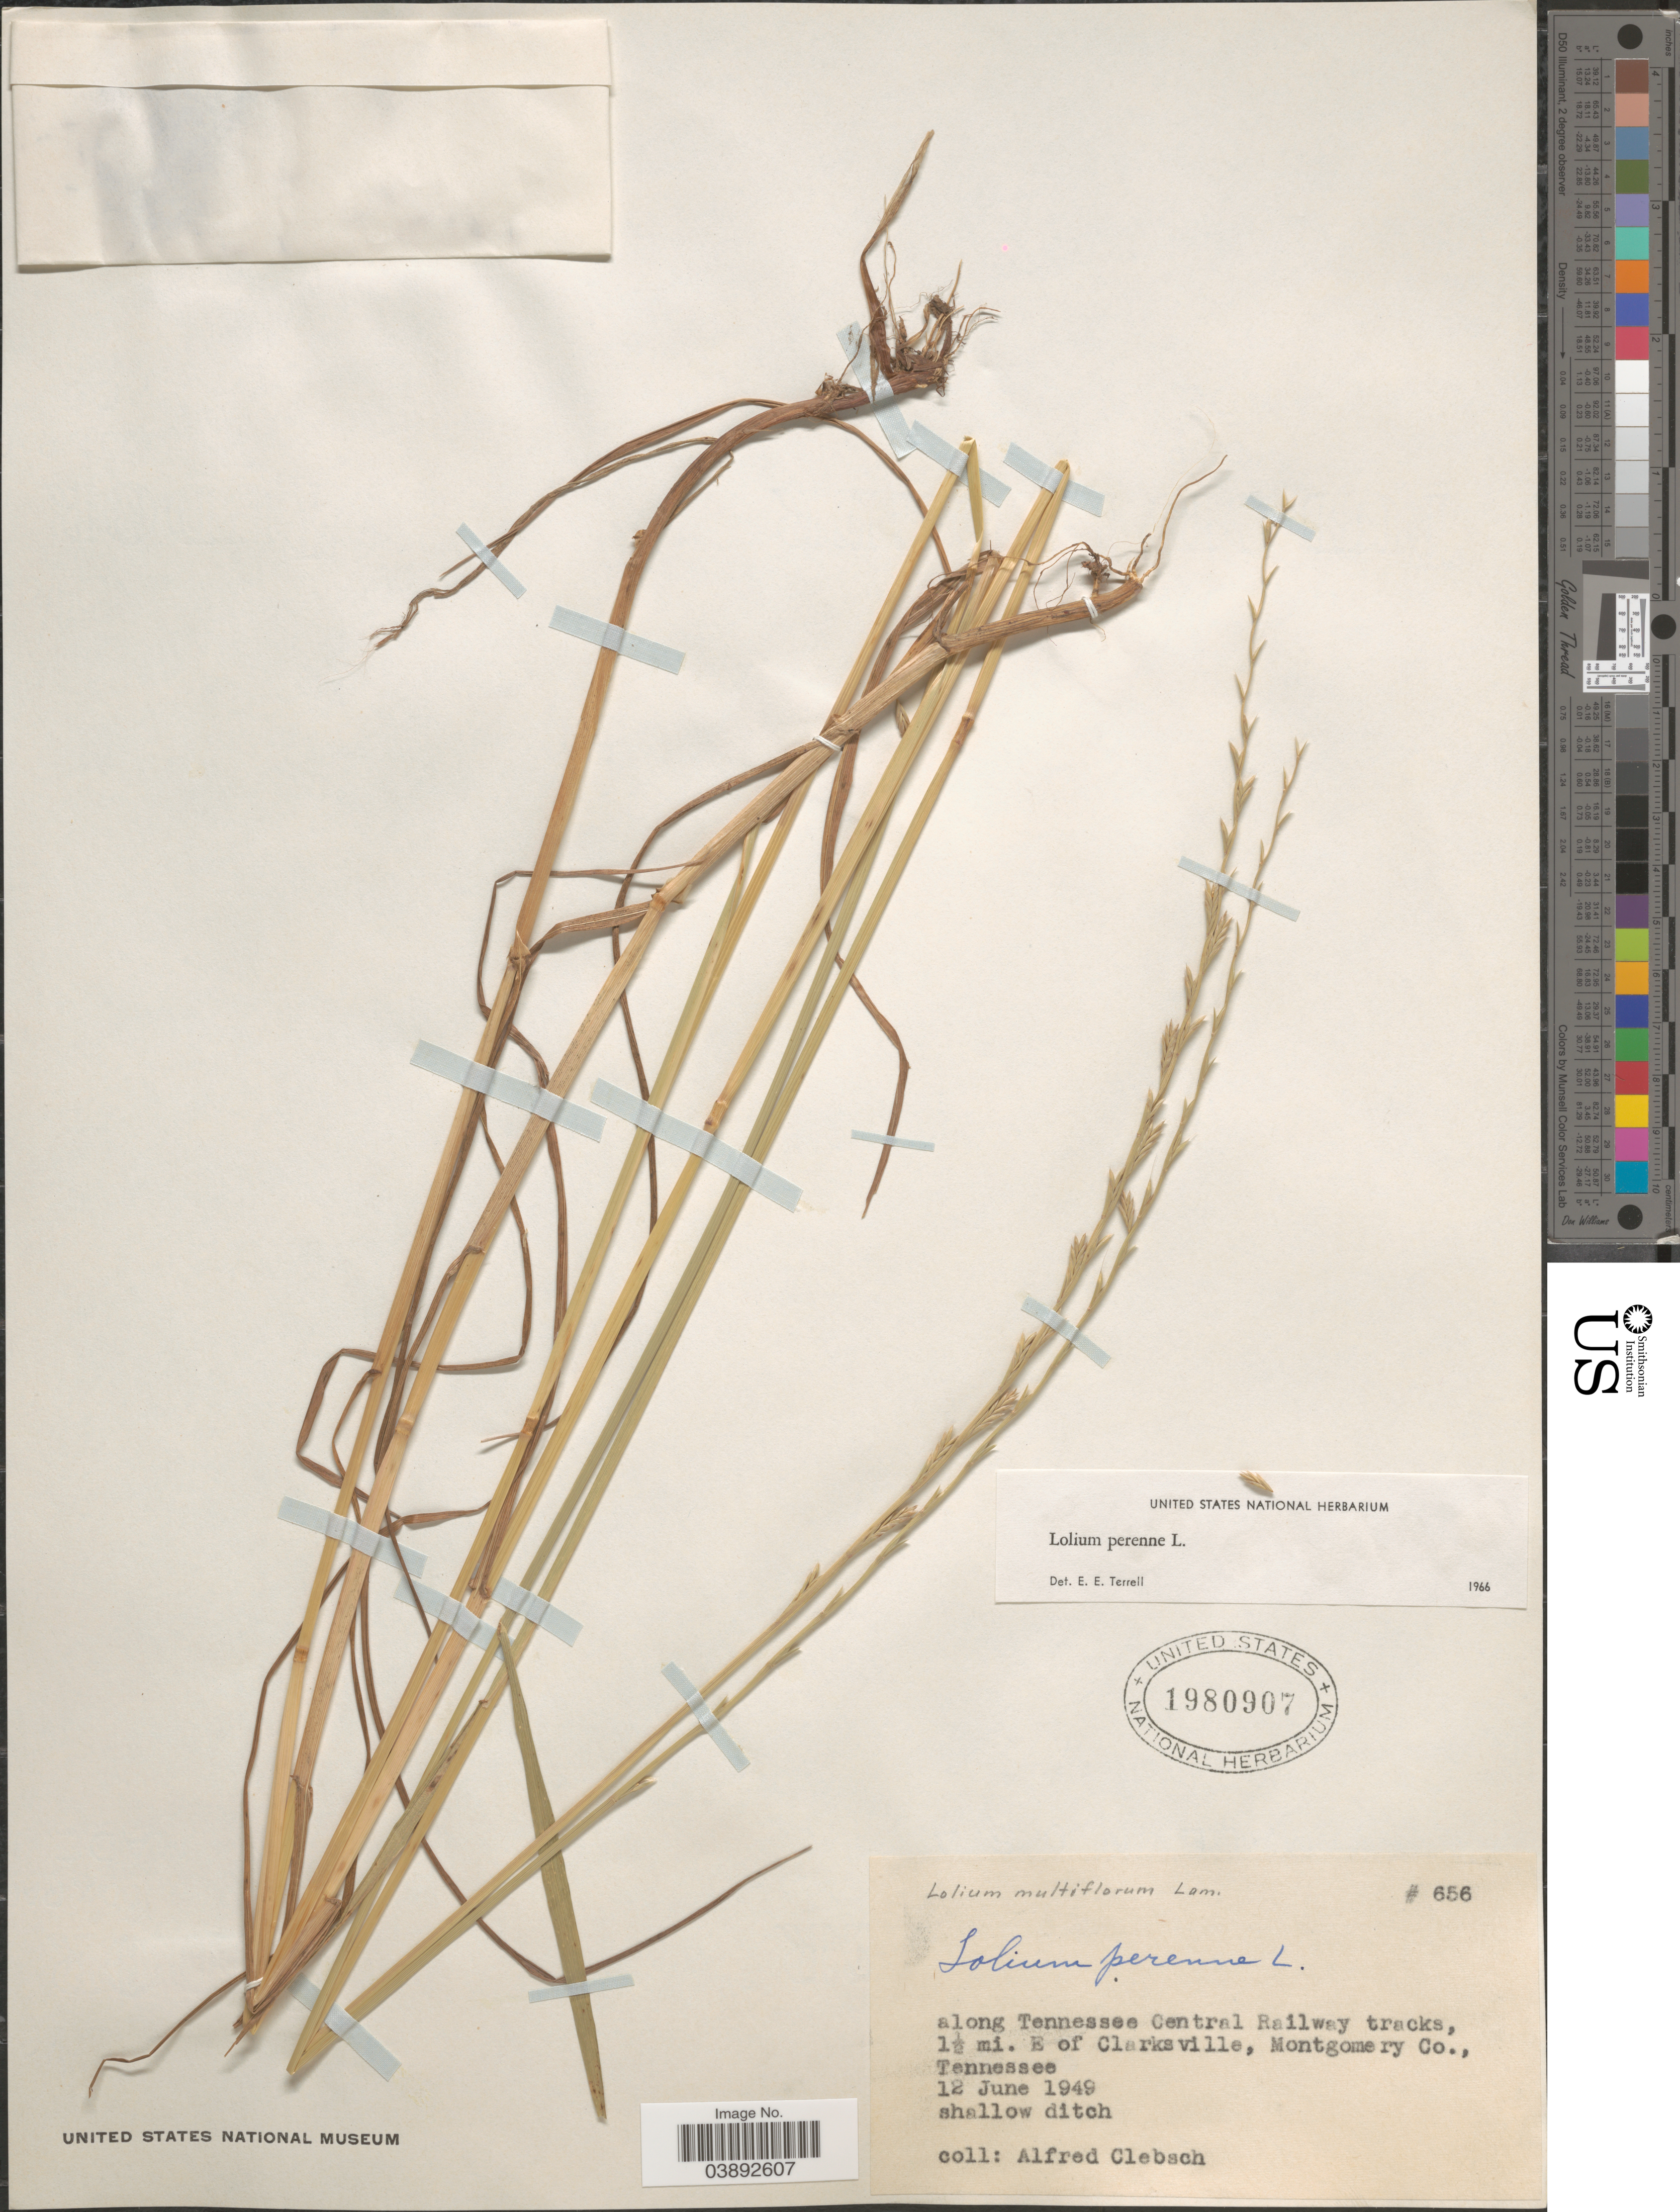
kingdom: Plantae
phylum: Tracheophyta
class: Liliopsida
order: Poales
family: Poaceae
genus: Lolium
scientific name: Lolium perenne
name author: L.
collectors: A. Clebsch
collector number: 656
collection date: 1949-06-12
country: United States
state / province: Tennessee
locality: Along Tennessee Central Railway tracks, 1½ mi. E of Clarksville, Montgomery Co.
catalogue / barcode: US 1980907